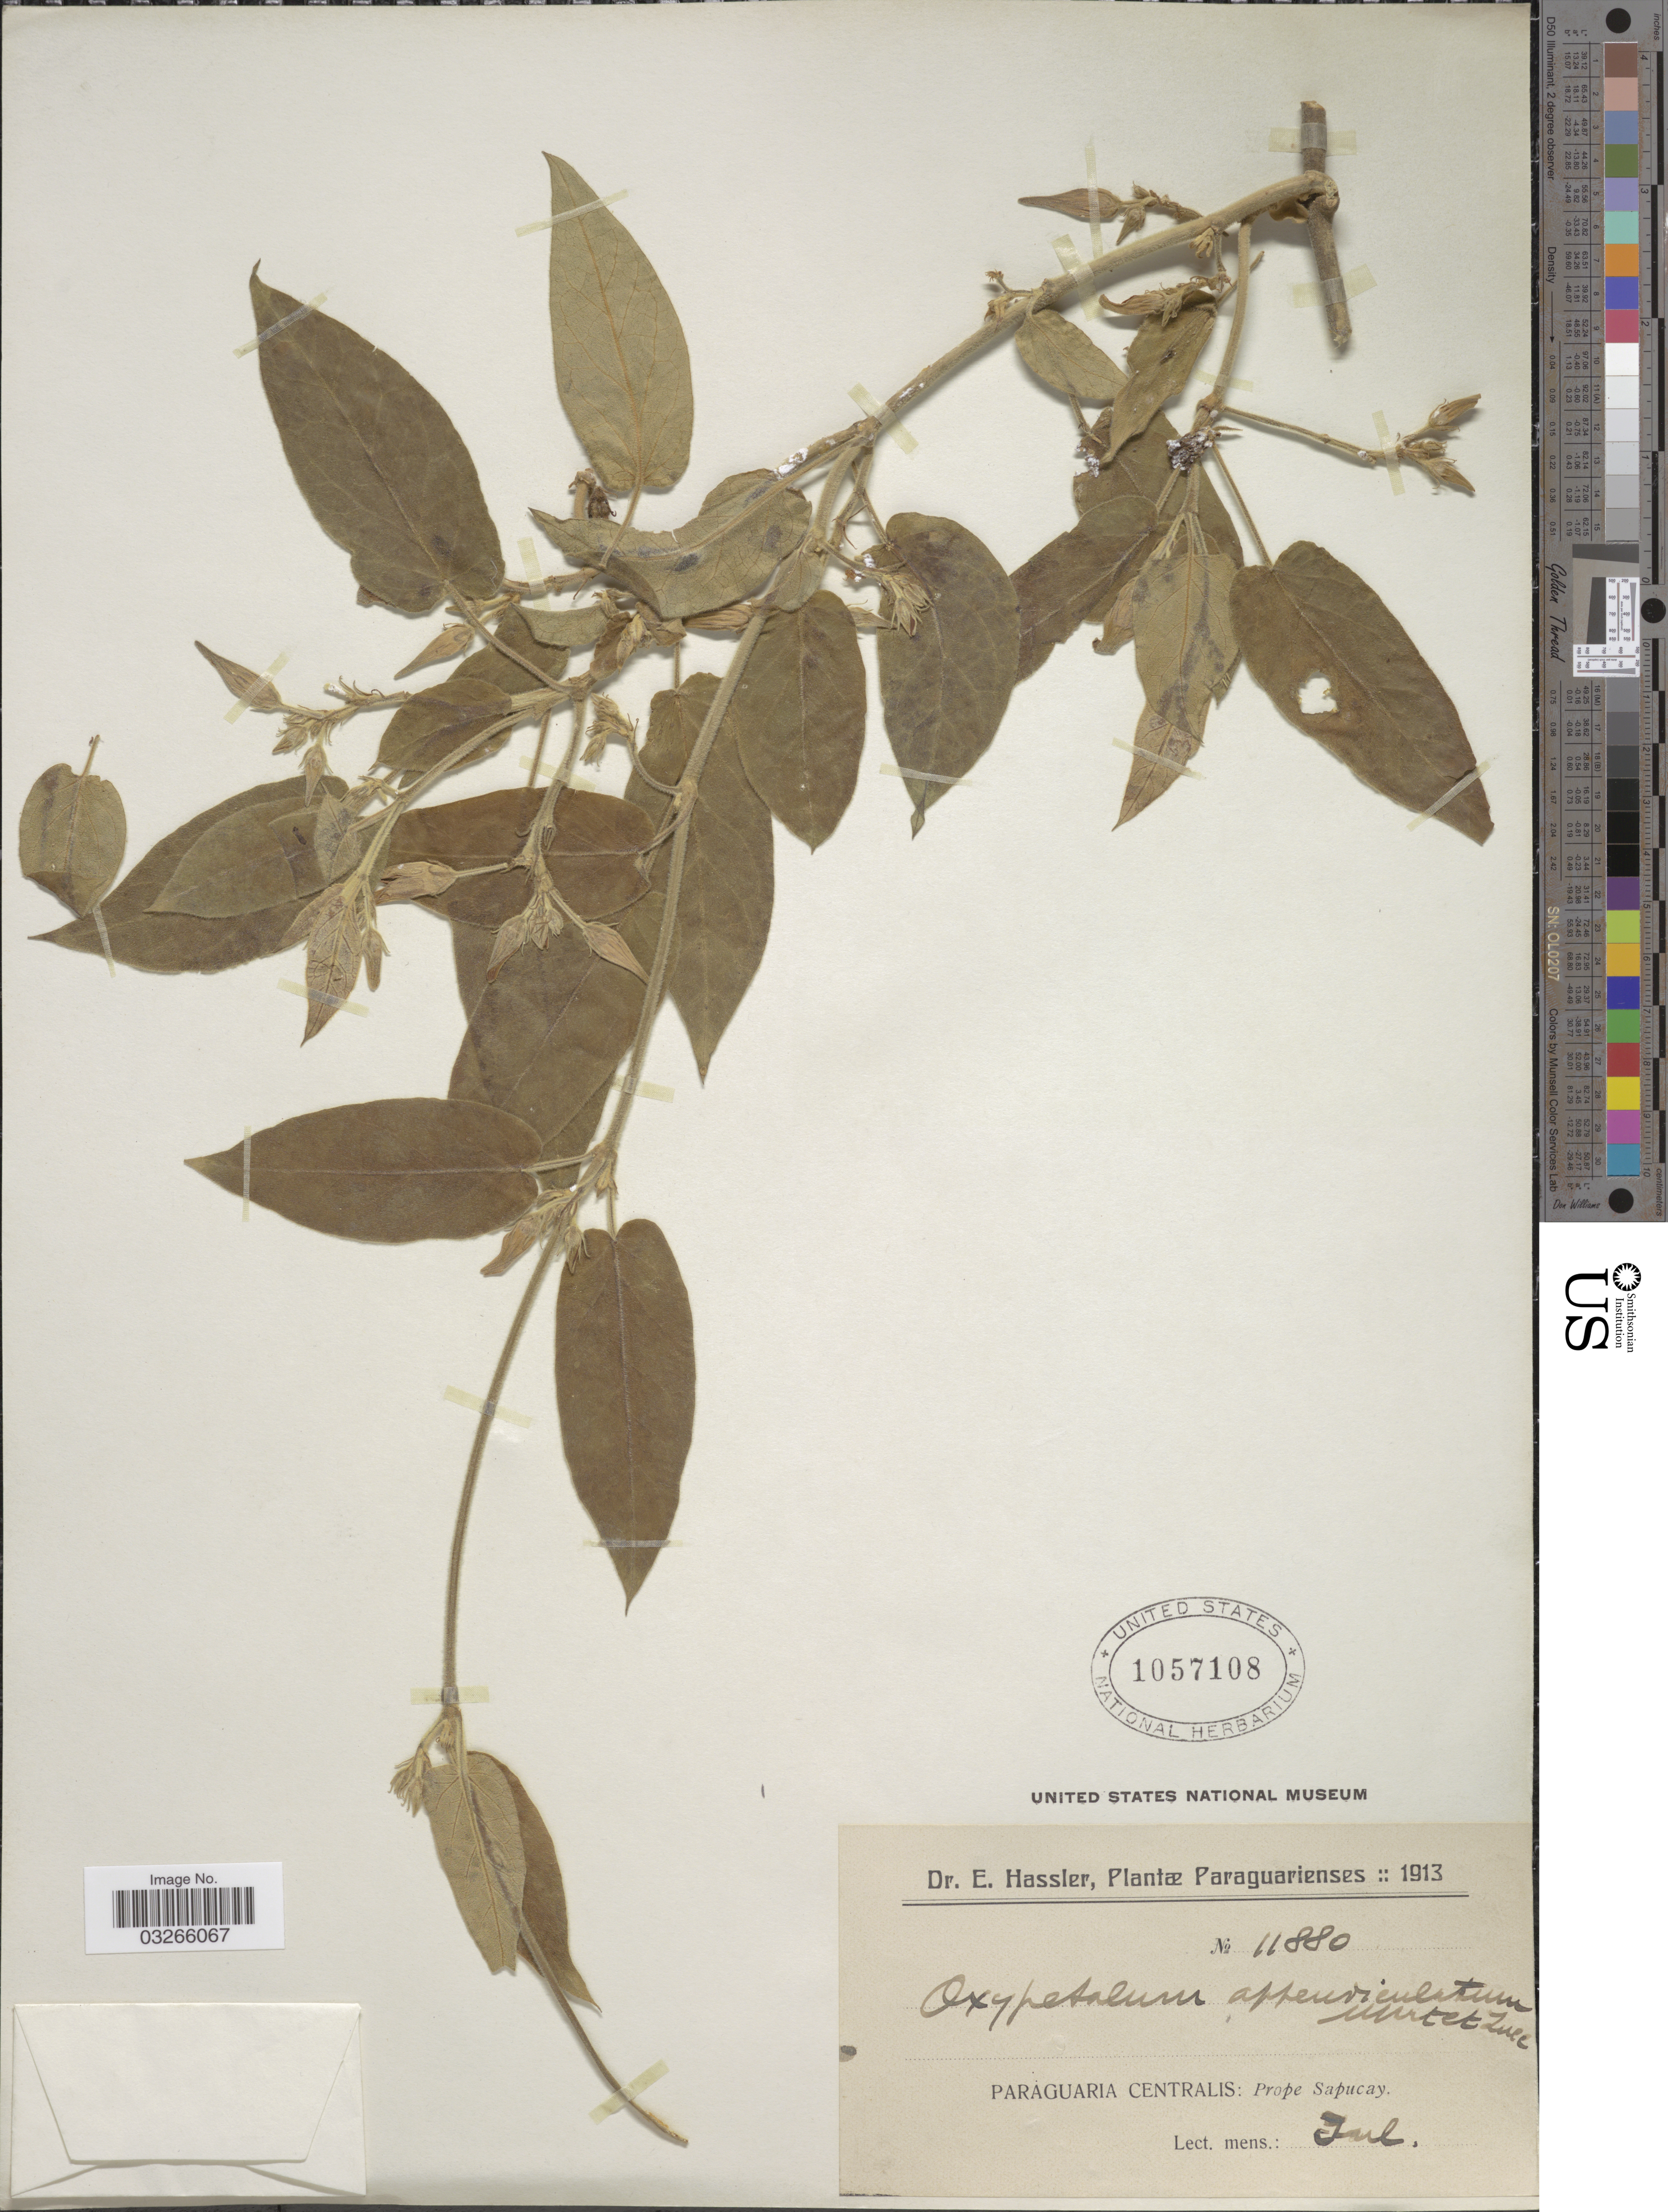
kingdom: Plantae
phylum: Tracheophyta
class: Magnoliopsida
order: Gentianales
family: Apocynaceae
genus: Oxypetalum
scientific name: Oxypetalum appendiculatum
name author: Mart.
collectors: E. Hassler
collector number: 11880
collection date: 1913-07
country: Paraguay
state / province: Central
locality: Paraguaria Centralis: Prope Sapucay.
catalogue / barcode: US 1057108